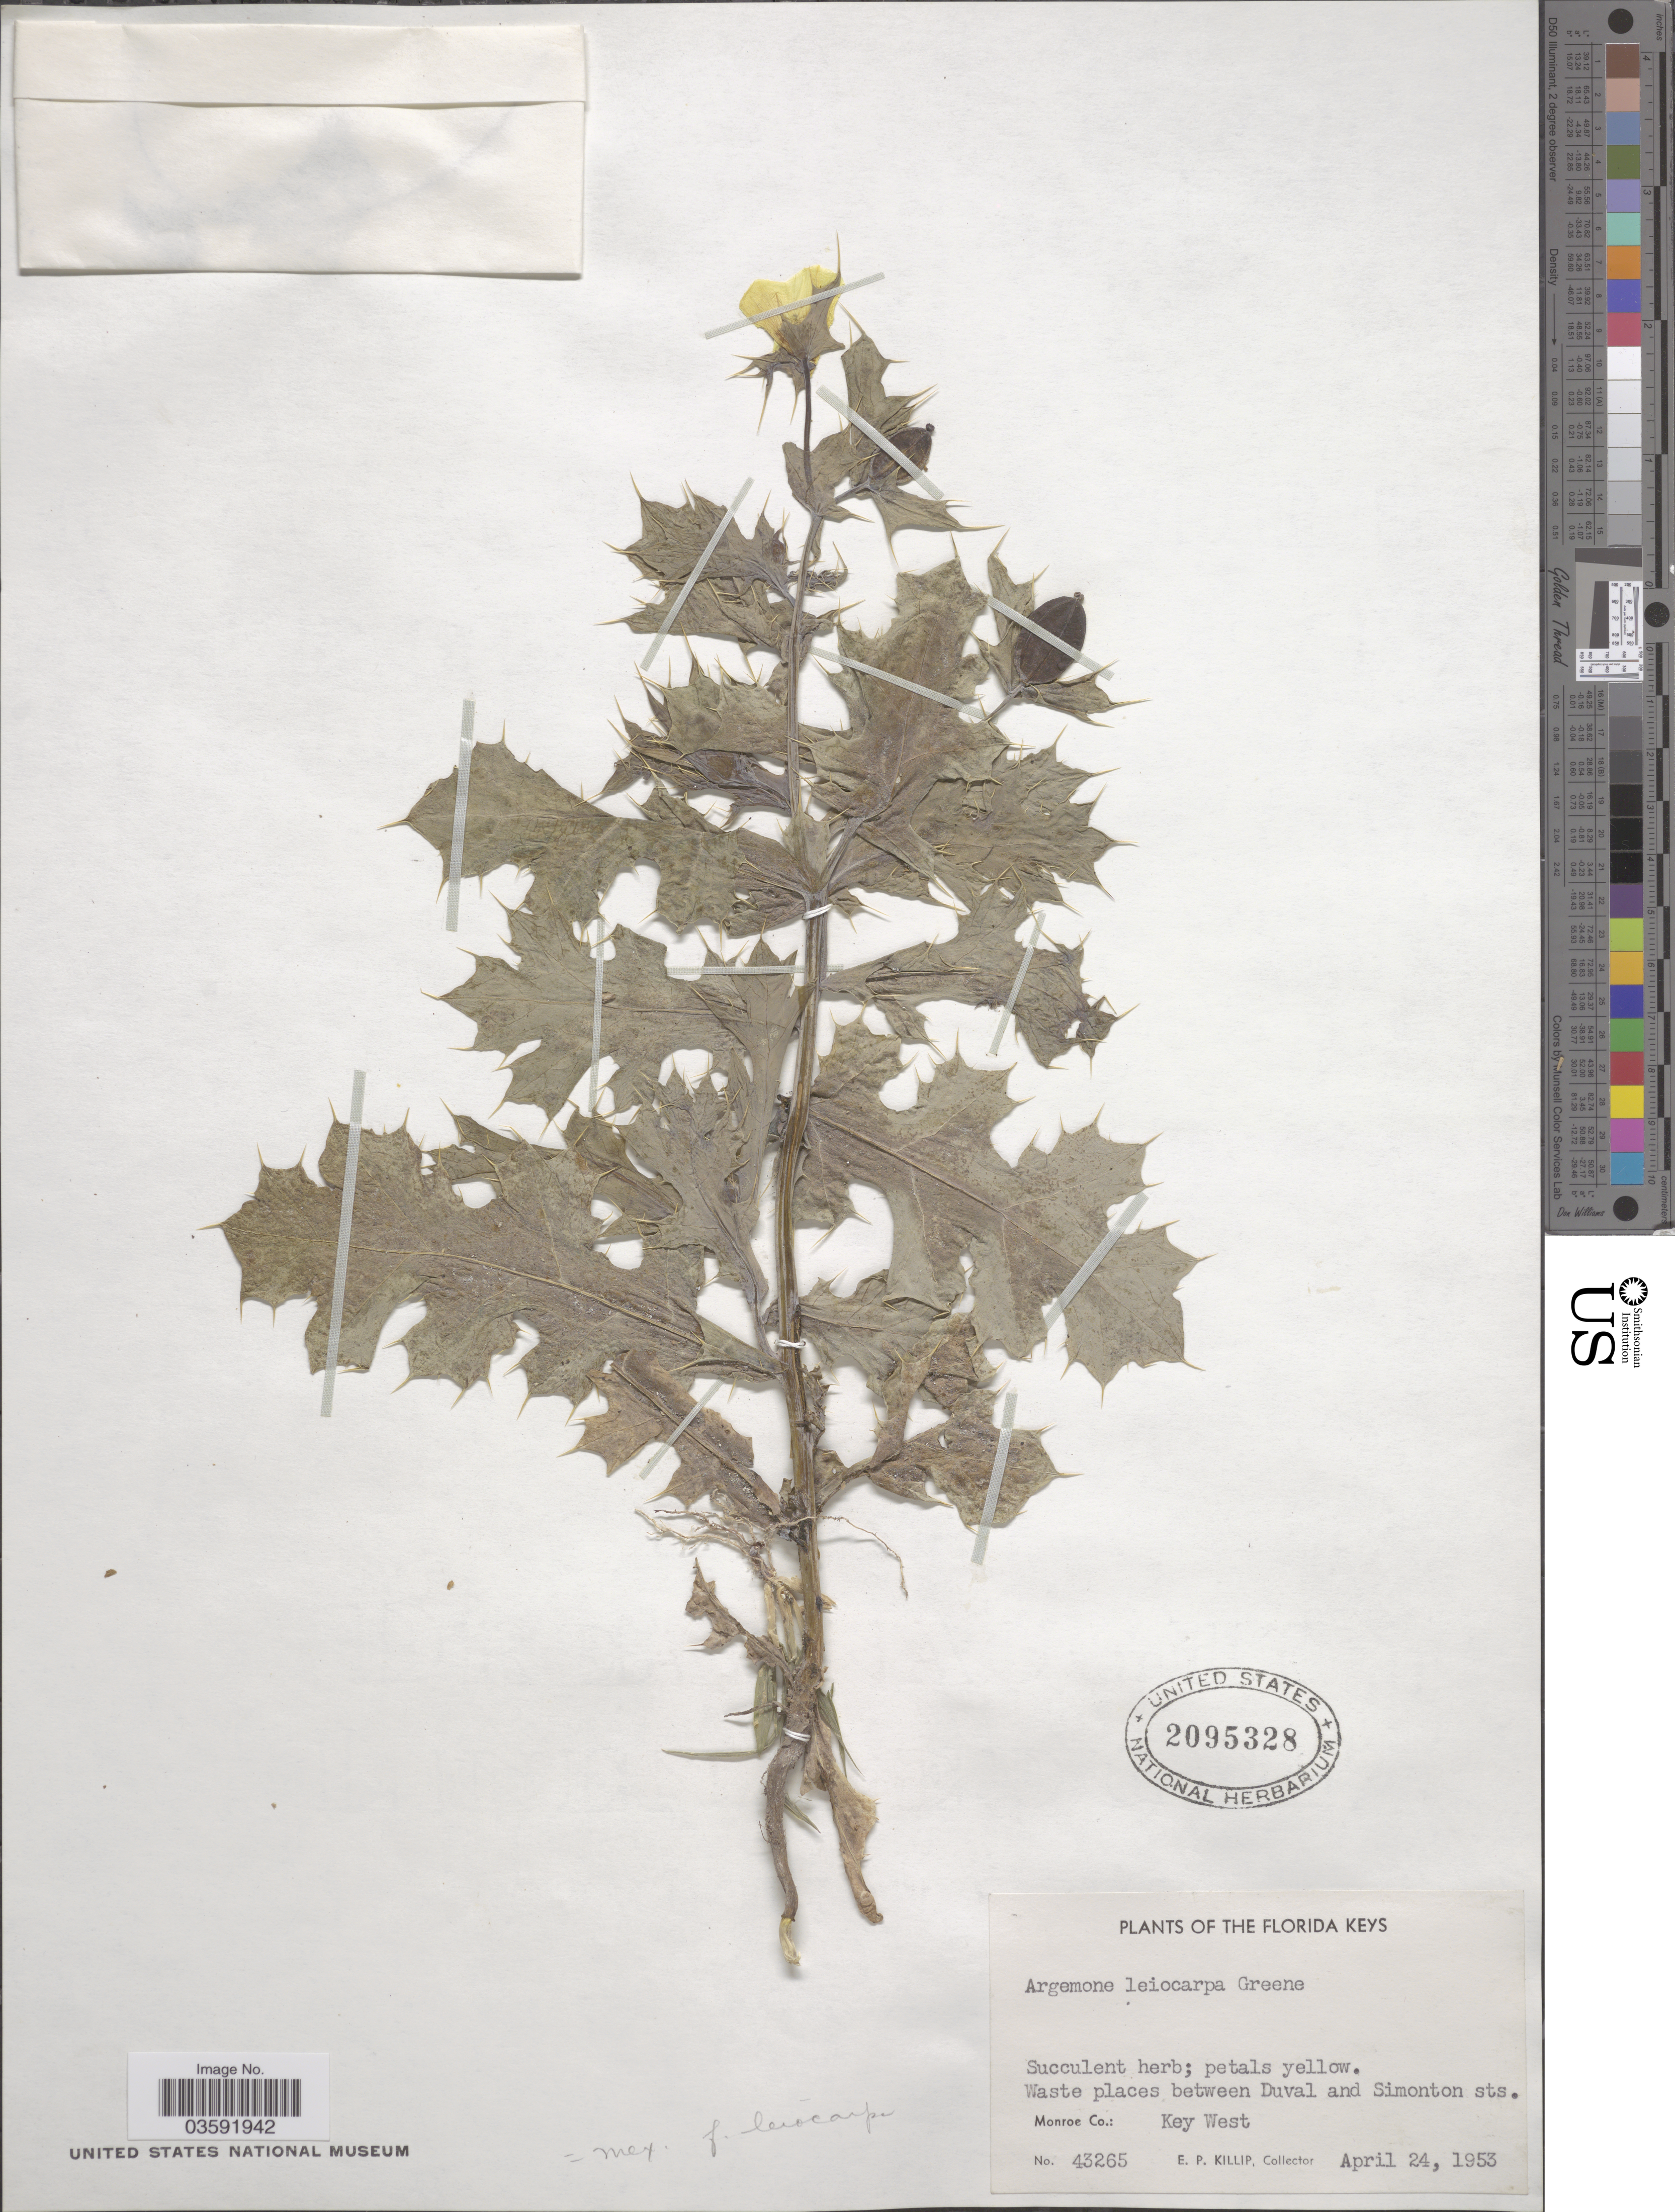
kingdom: Plantae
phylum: Tracheophyta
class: Magnoliopsida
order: Ranunculales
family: Papaveraceae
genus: Argemone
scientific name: Argemone mexicana f. leiocarpa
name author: (Greene) G.B. Ownbey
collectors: E. P. Killip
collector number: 43265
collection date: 1953-04-24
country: United States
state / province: Florida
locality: Florida Keys. Between Duval and Simonton sts. Monroe Co.: Key West.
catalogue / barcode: US 2095328